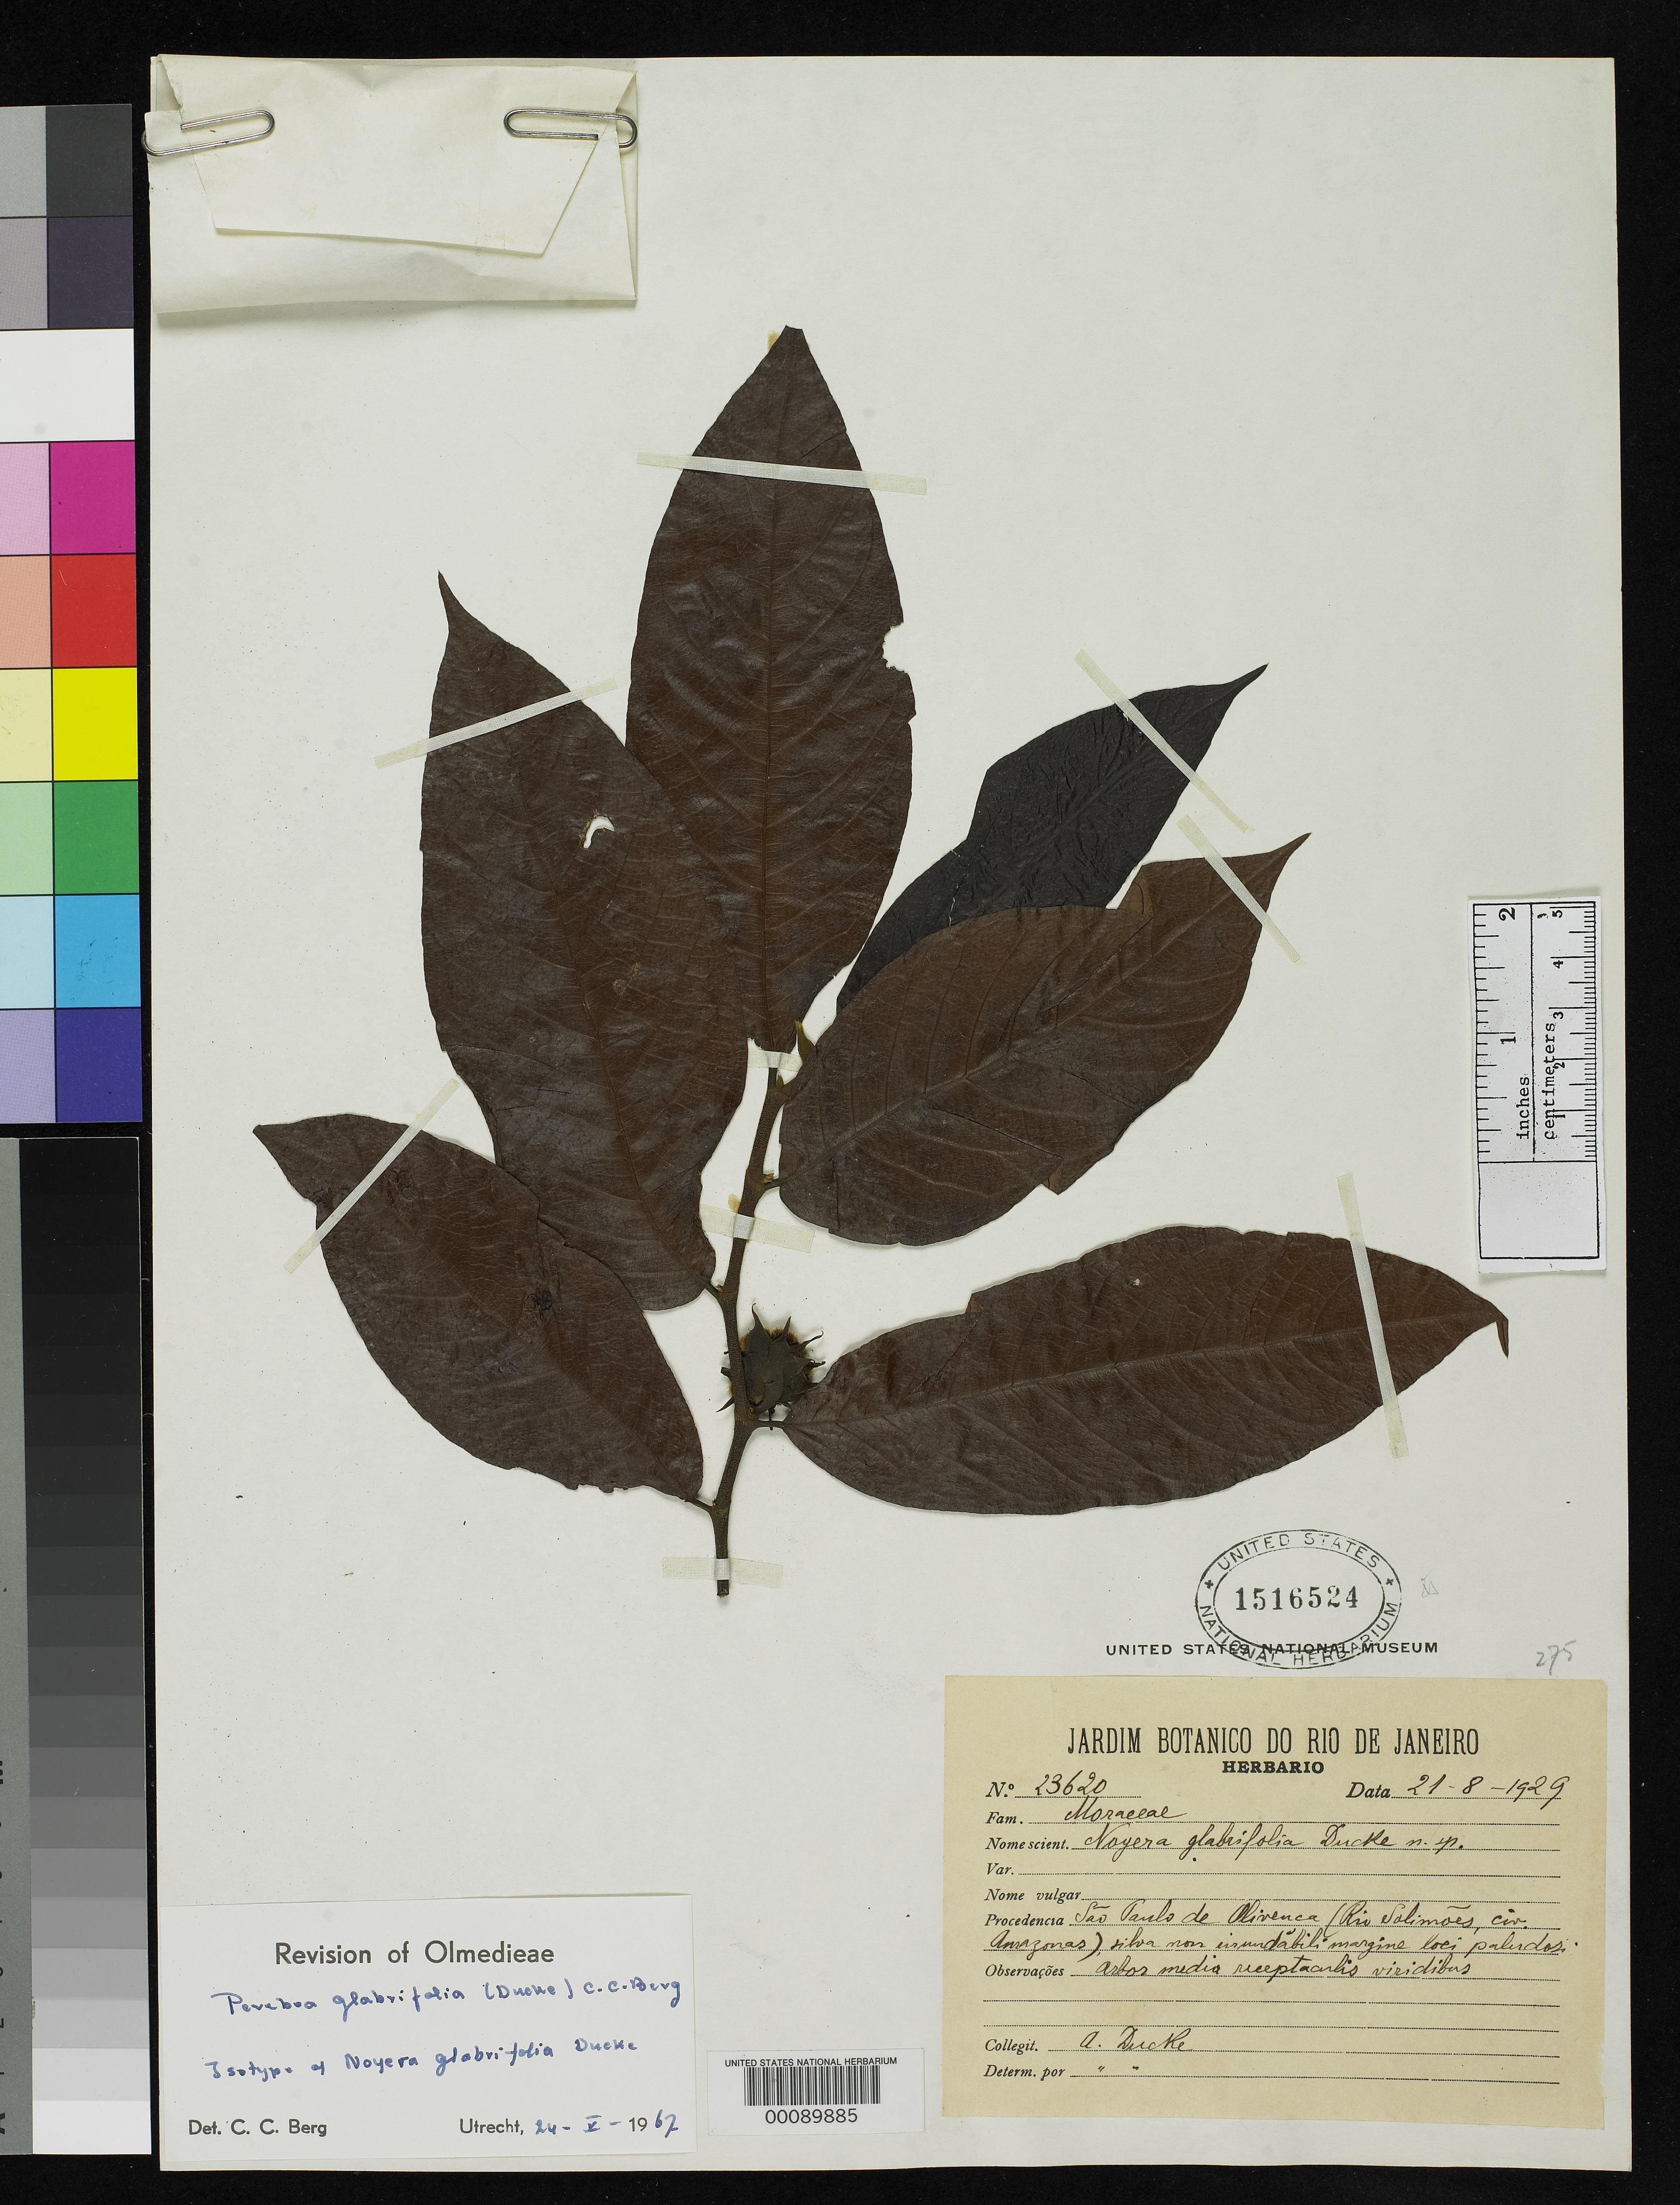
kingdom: Plantae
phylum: Tracheophyta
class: Magnoliopsida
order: Rosales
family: Moraceae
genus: Noyera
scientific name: Noyera glabridolia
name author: Ducke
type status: Type Fragment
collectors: A. Ducke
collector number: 23620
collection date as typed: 21 Aug 1929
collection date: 1929-08-21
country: Brazil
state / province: Amazonas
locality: Near Sao Paulo de Olivenca.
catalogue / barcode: US 1516524